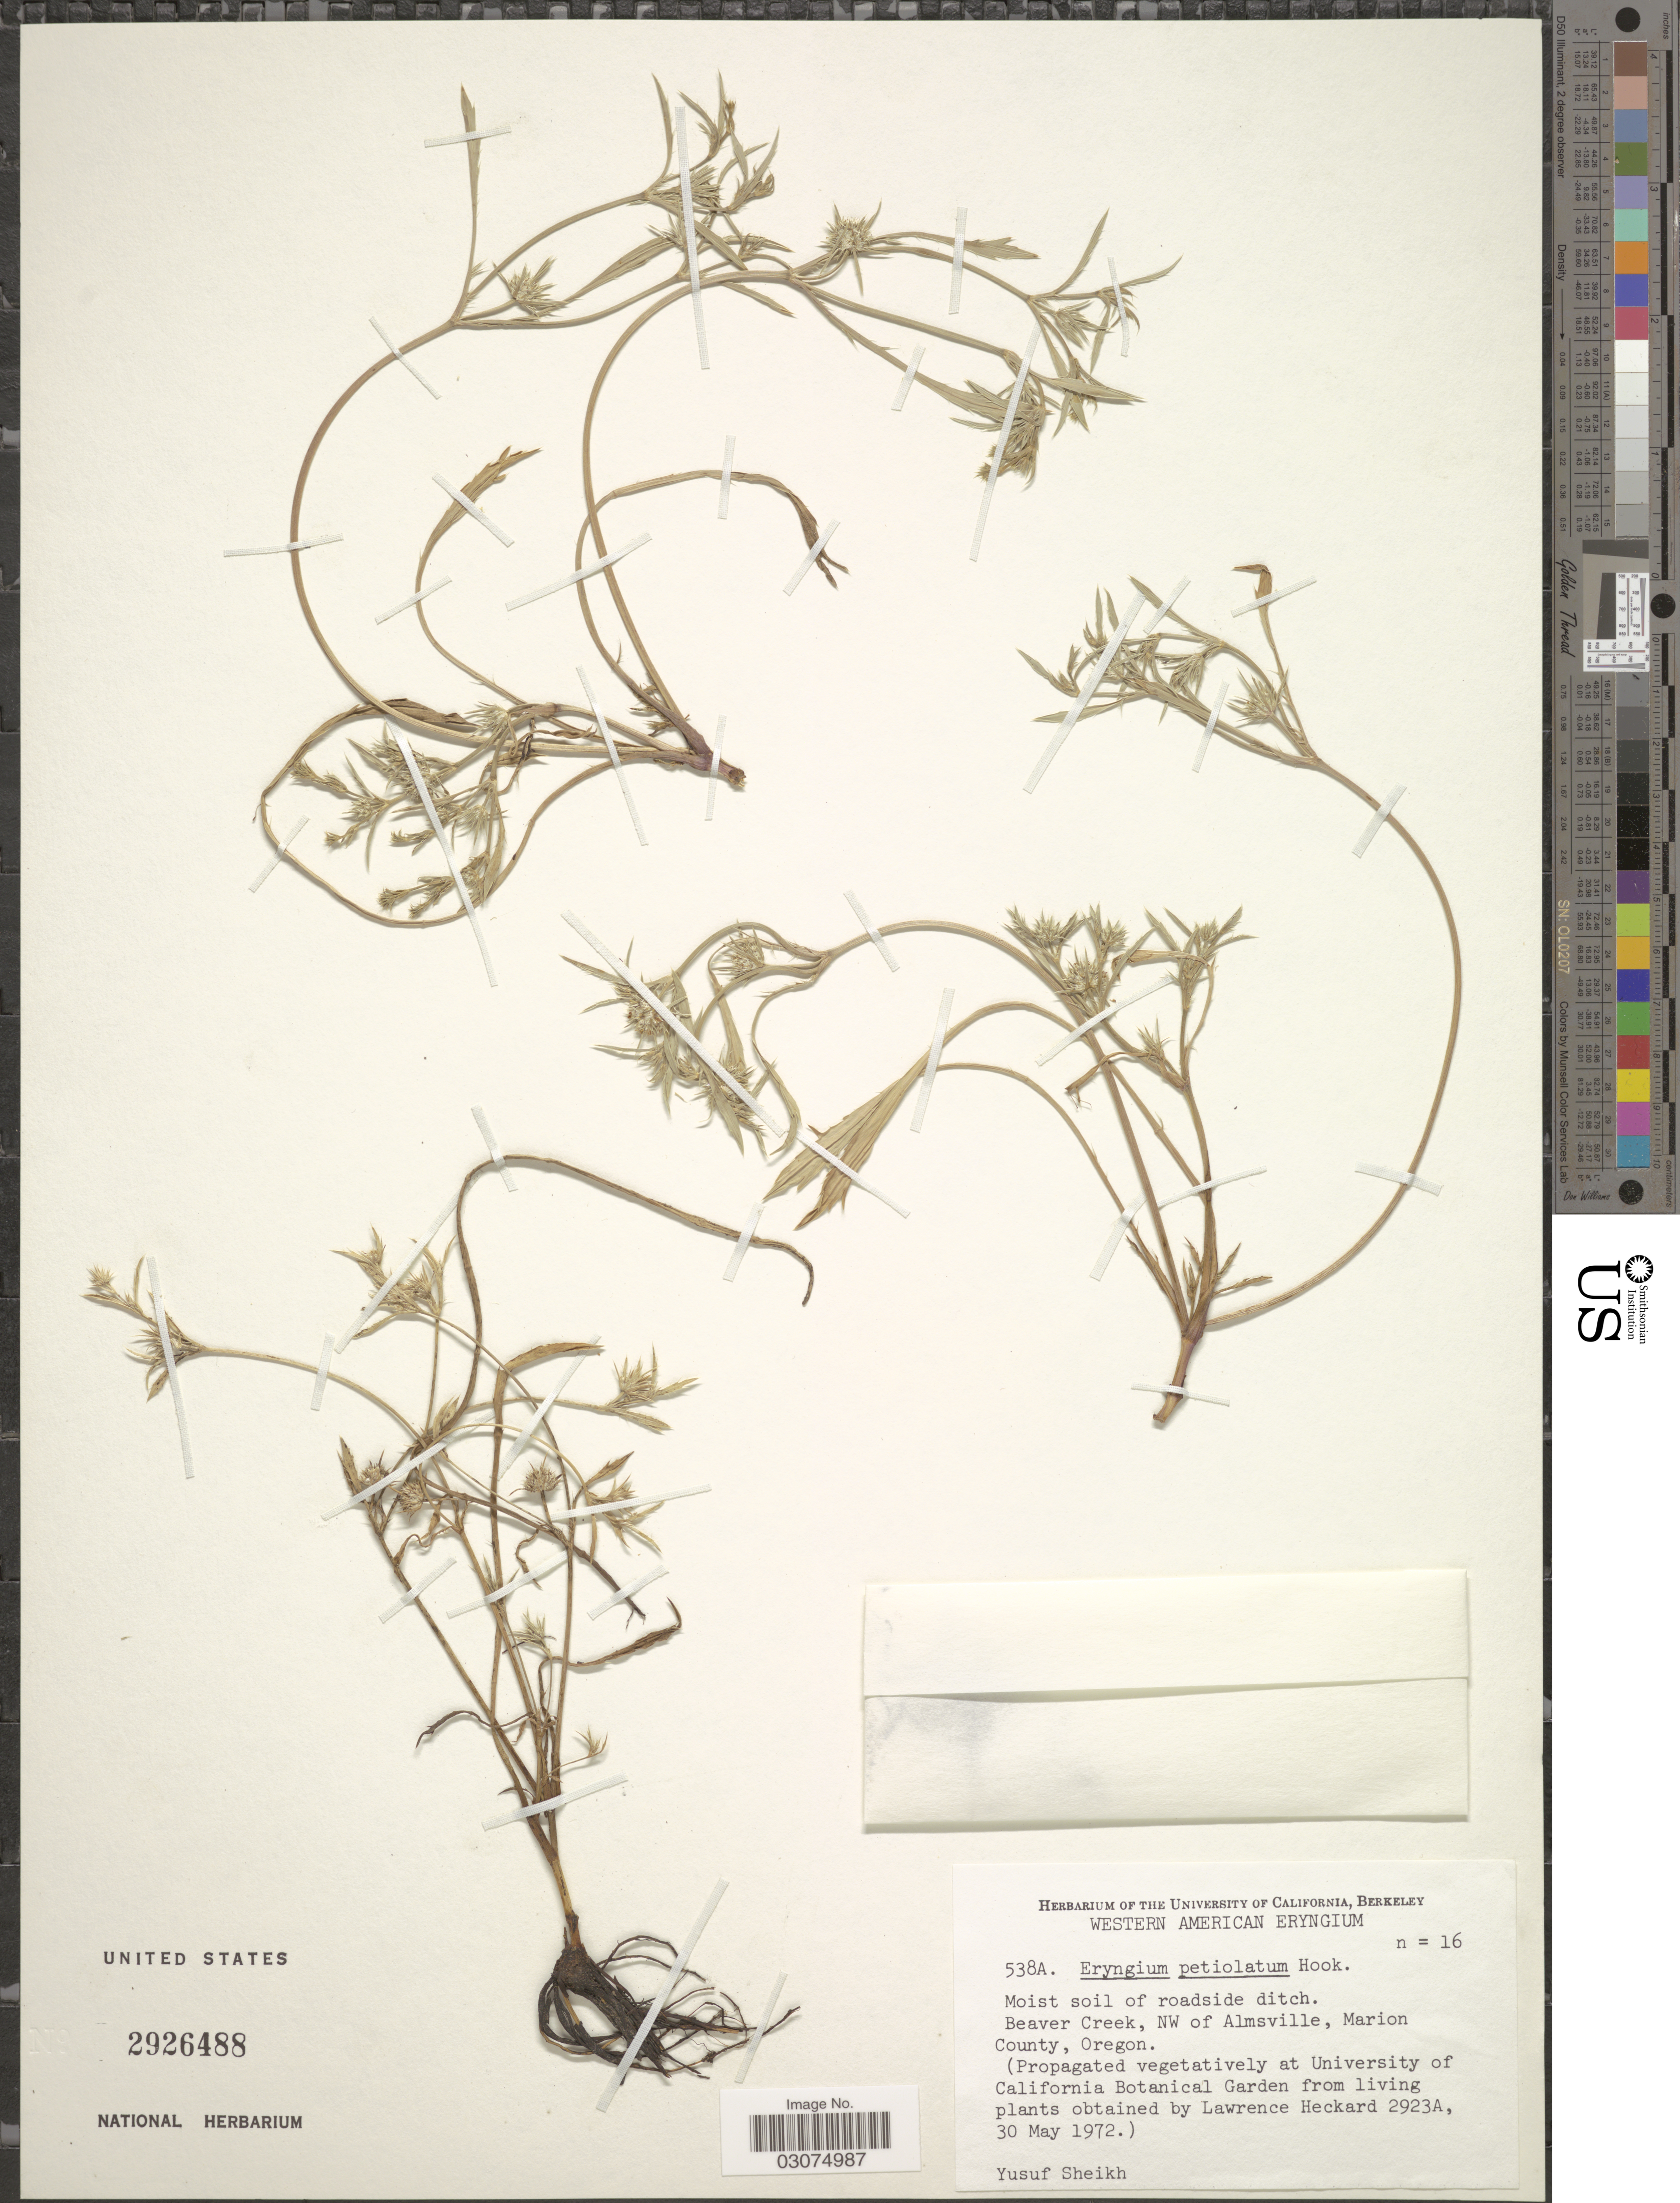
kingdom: Plantae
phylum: Tracheophyta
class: Magnoliopsida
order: Apiales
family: Apiaceae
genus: Eryngium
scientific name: Eryngium petiolatum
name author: Hook.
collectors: Y. Sheikh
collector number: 538A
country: United States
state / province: California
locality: University of California Botanical Garden.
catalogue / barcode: US 2926488